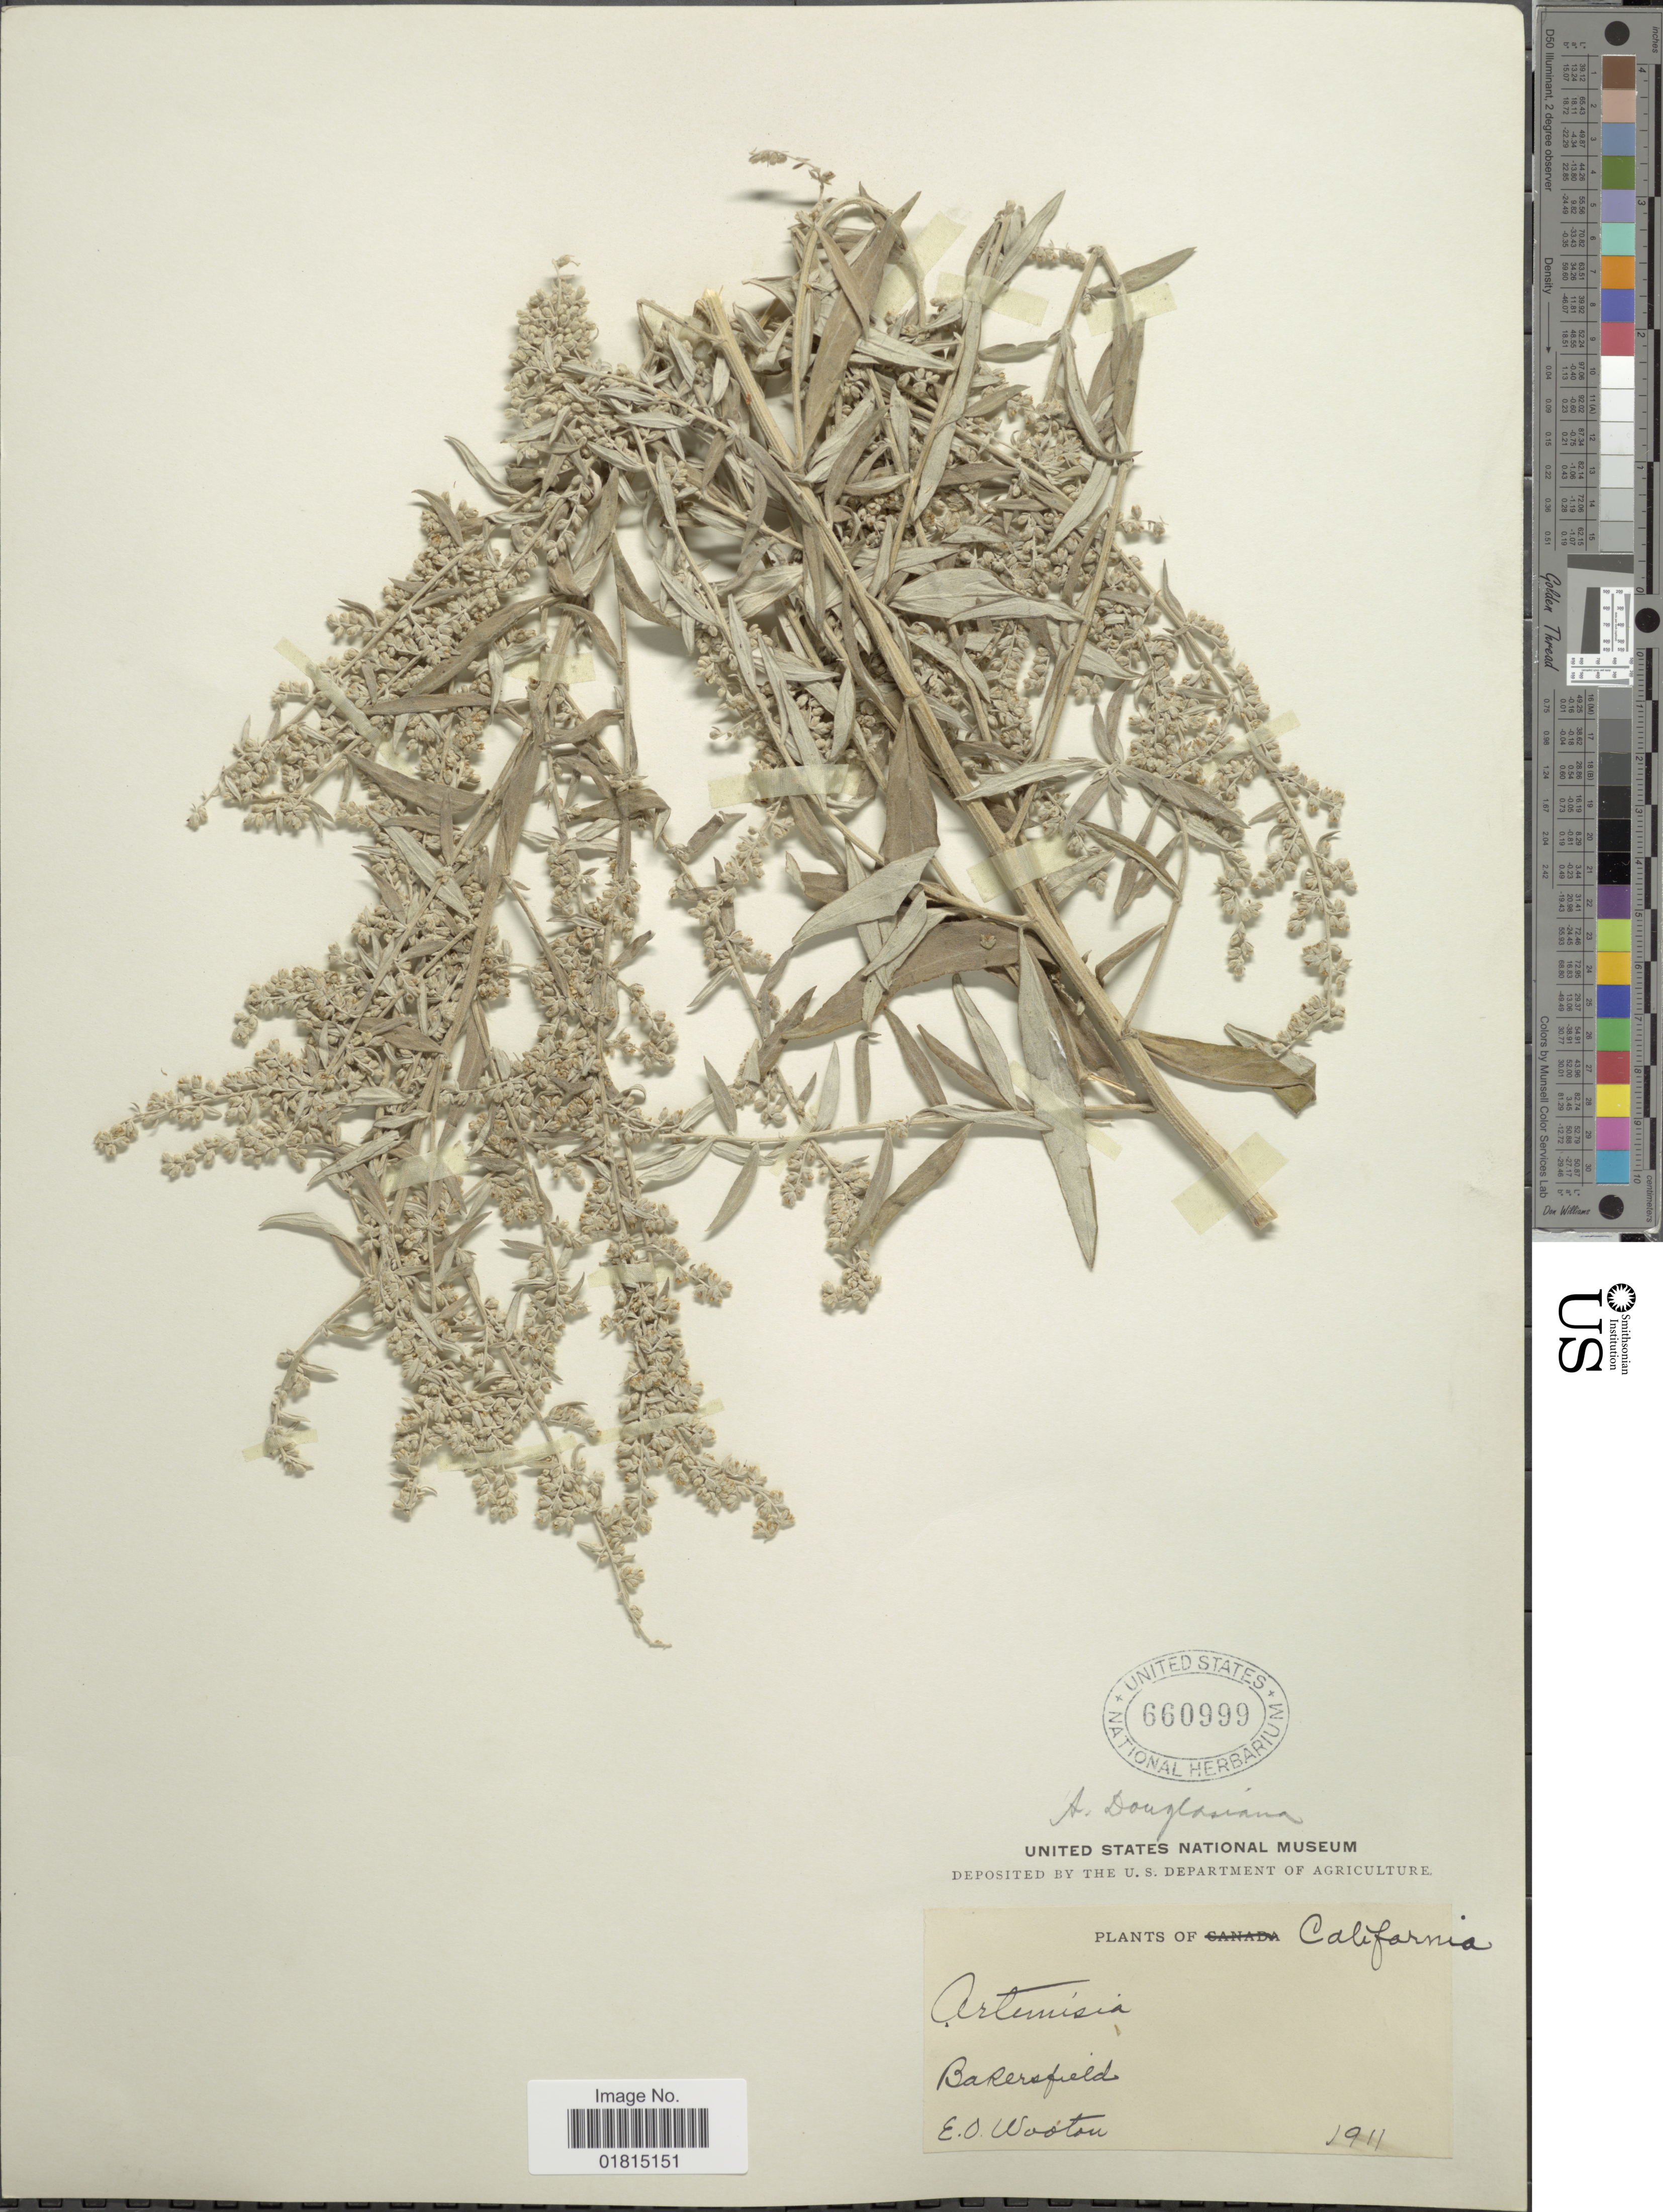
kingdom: Plantae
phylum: Tracheophyta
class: Magnoliopsida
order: Asterales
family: Asteraceae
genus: Artemisia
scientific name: Artemisia douglasiana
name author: Besser ex Hook.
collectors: E. O. Wooton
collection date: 1911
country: United States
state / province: California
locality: Bakersfield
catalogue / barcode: US 660999